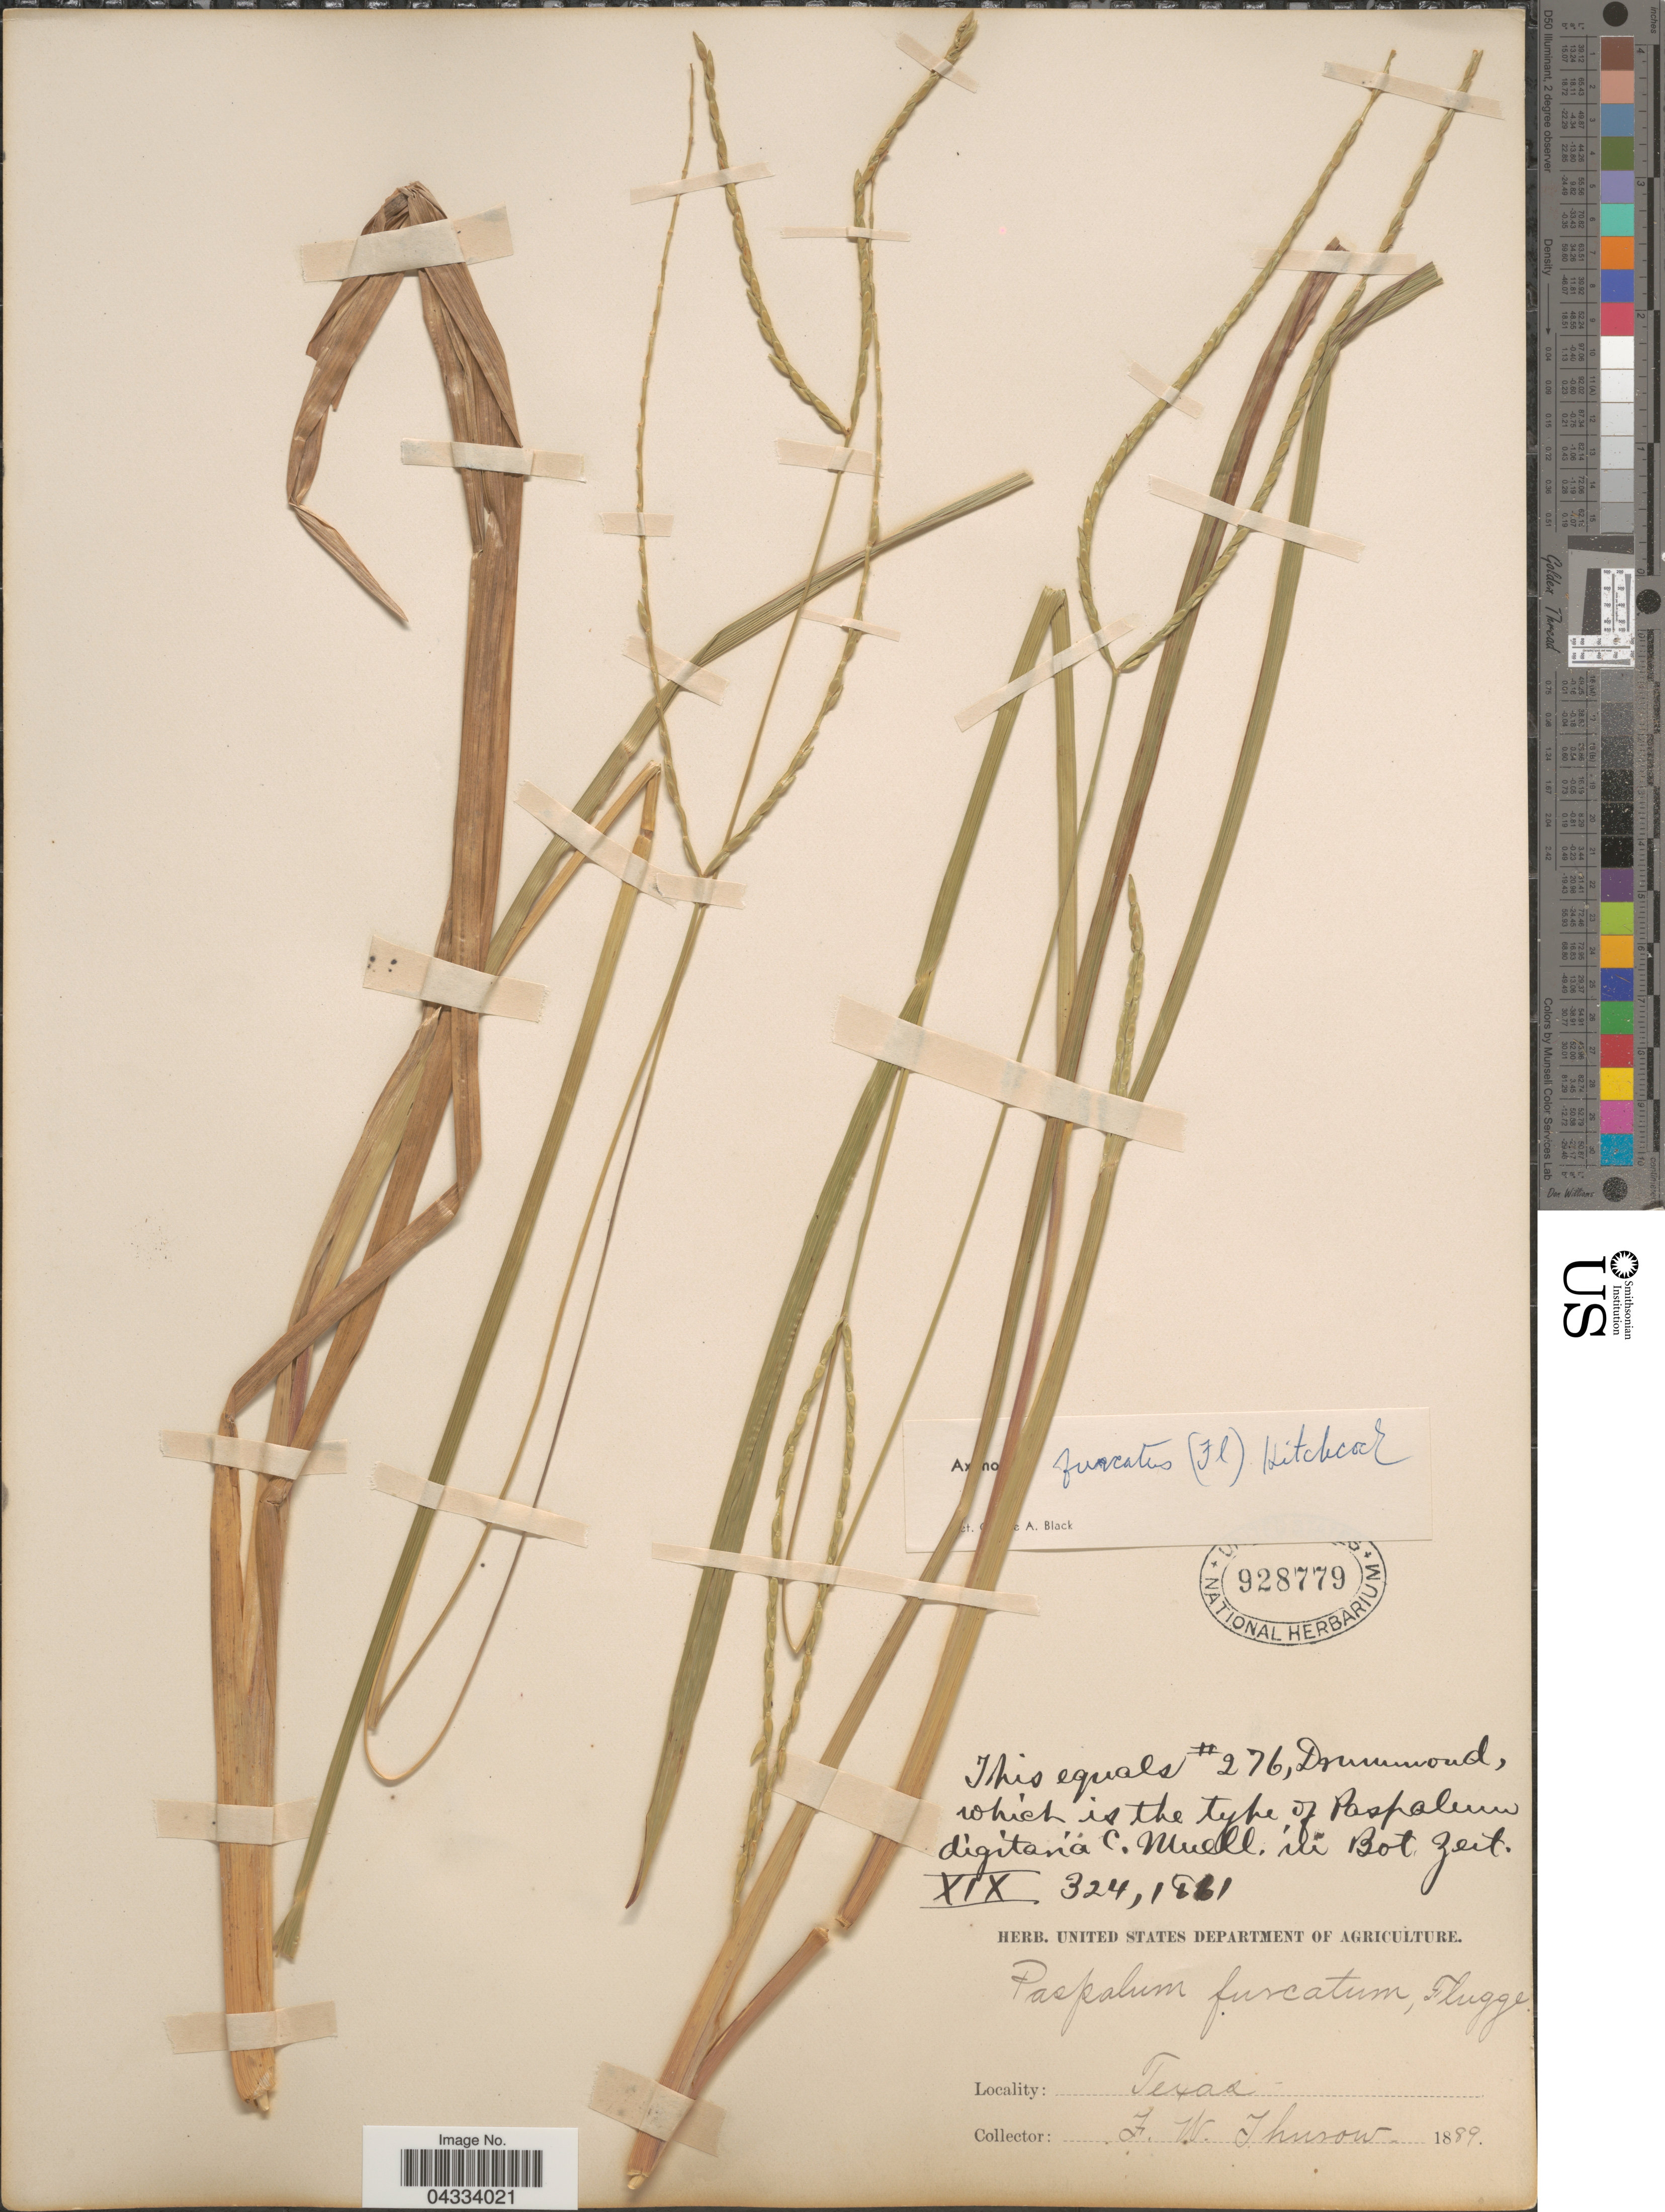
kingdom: Plantae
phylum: Tracheophyta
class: Liliopsida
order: Poales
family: Poaceae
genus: Axonopus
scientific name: Axonopus furcatus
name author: (Flüggé) Hitchc.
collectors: F. W. Thurow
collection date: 1899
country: United States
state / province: Texas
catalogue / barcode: US 928779